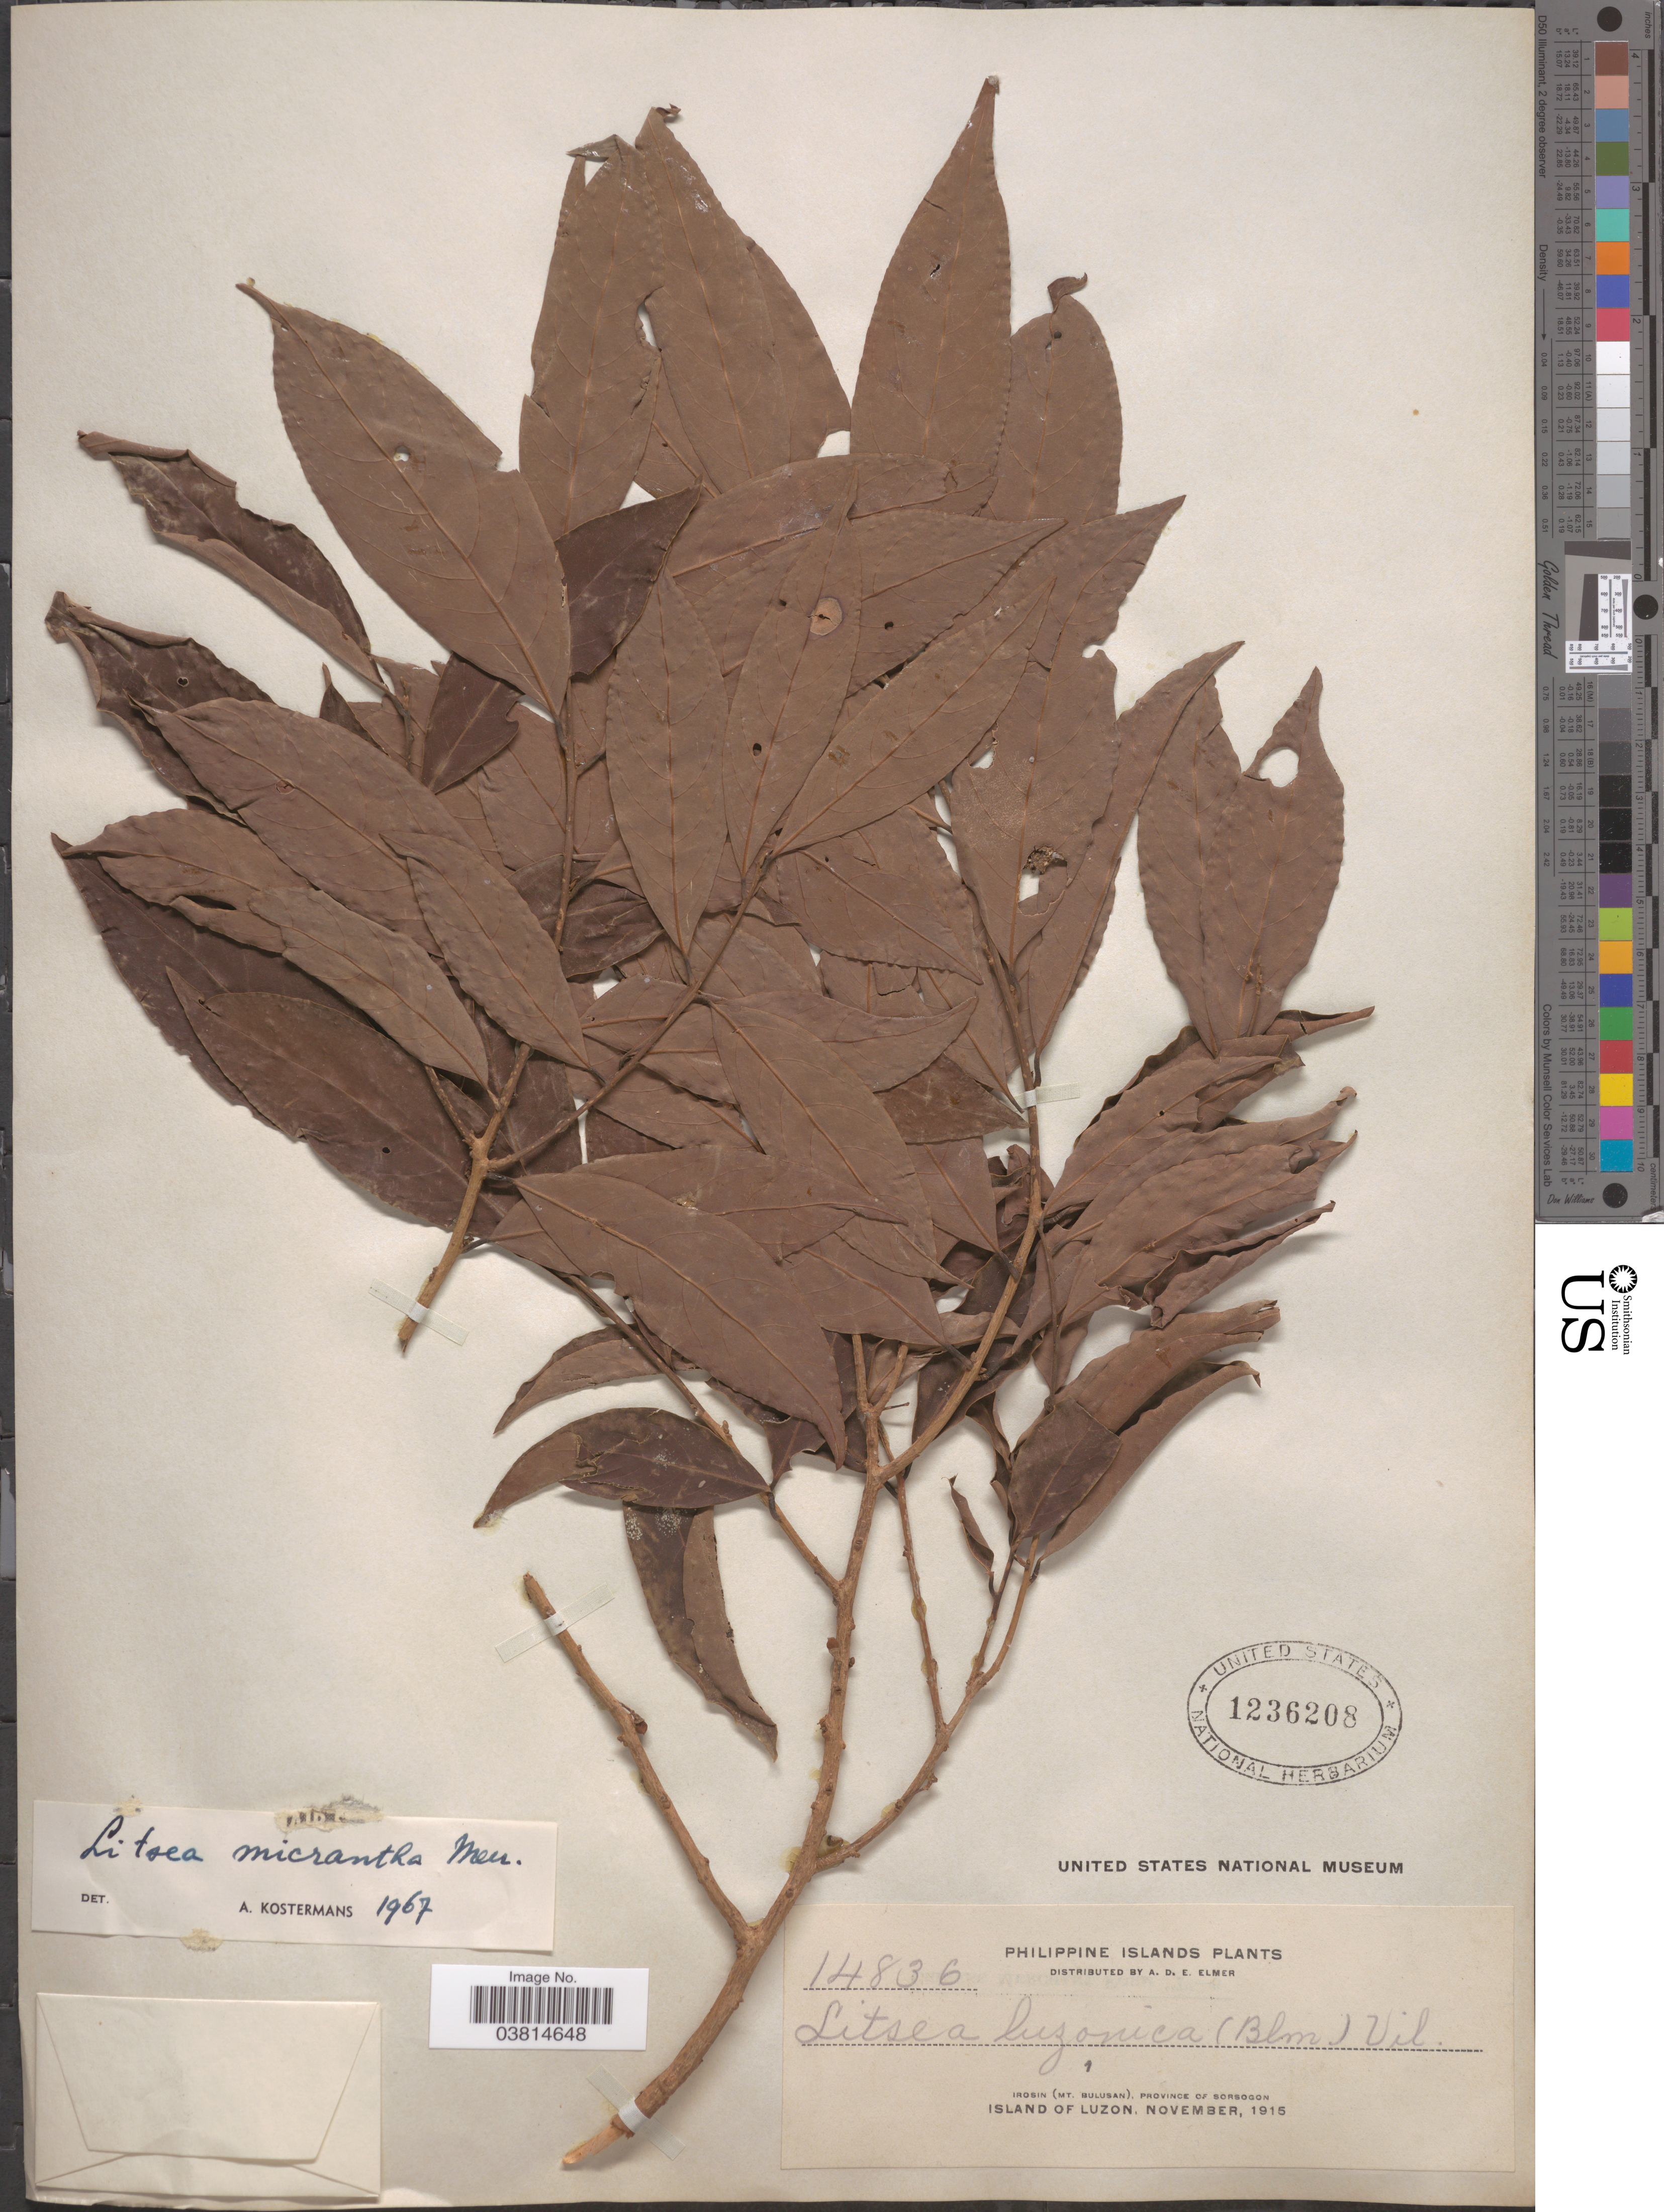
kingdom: Plantae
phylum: Tracheophyta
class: Magnoliopsida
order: Laurales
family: Lauraceae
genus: Litsea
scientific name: Litsea micrantha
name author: Merr.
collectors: A. D. E. Elmer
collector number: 14836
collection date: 1915-11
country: Philippines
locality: Irosin (Mt. Bulusan), Province of Sorsogon. Island of Luzon.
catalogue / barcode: US 1236208